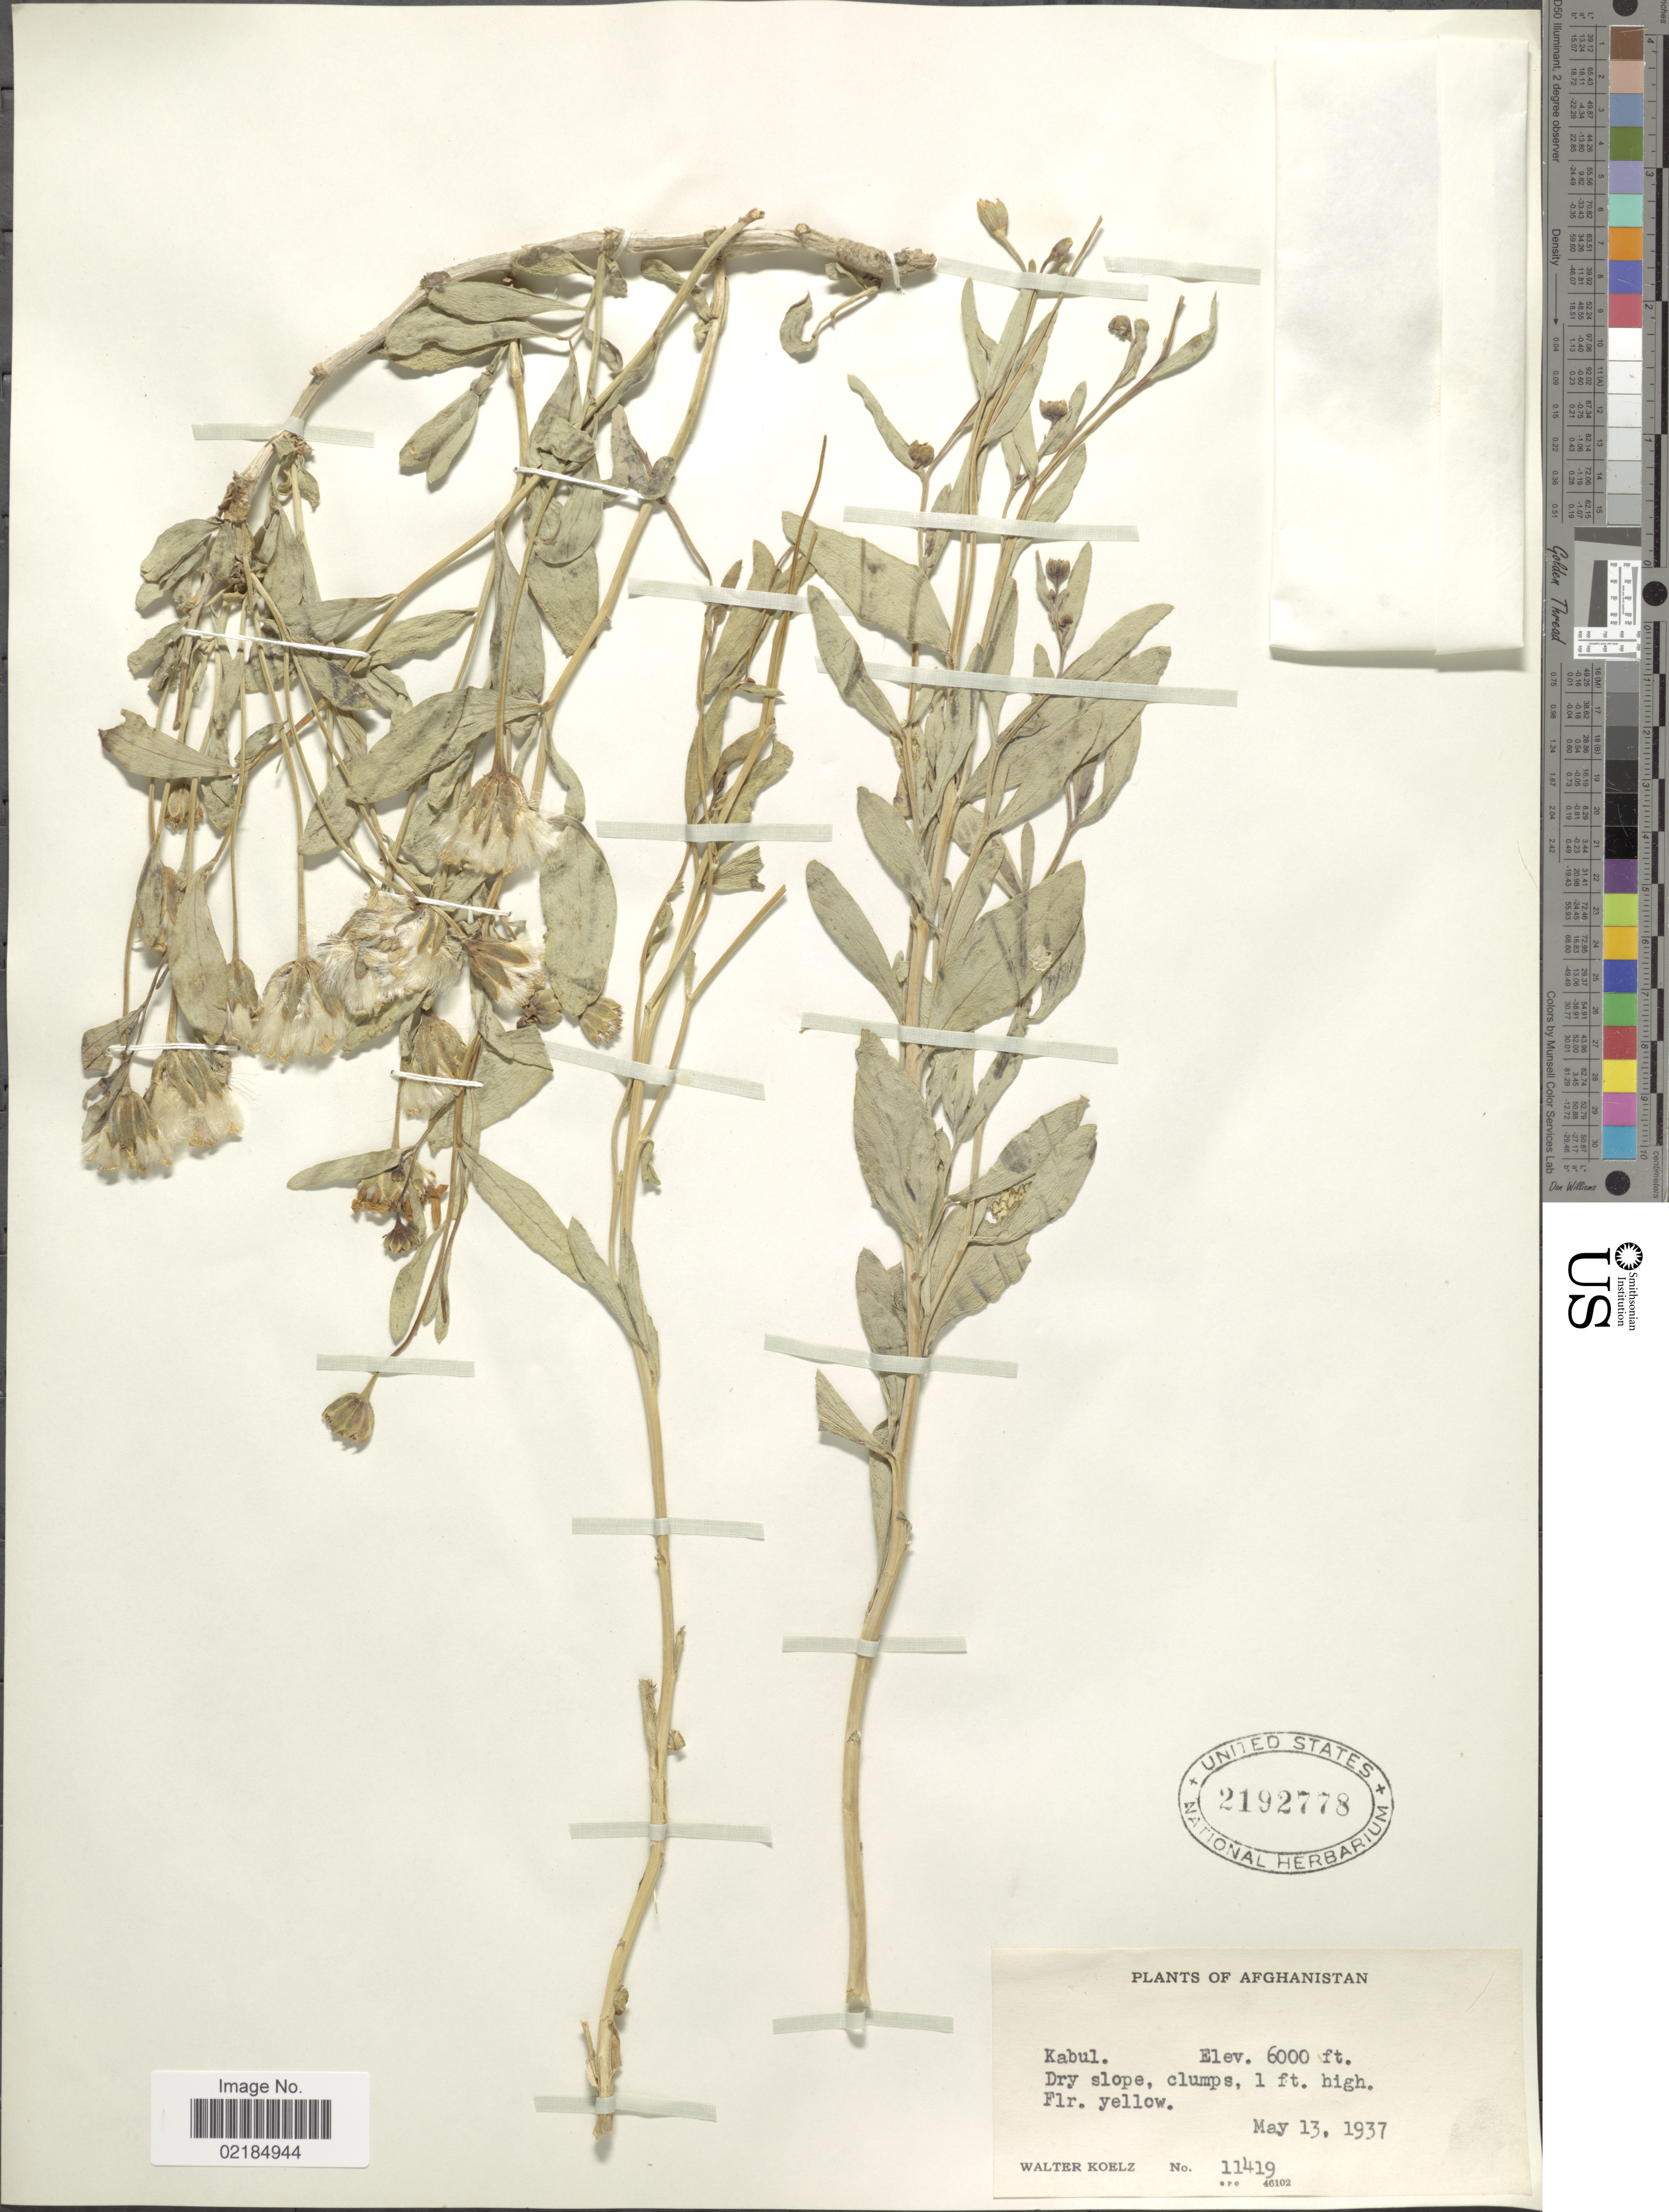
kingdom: Plantae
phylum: Tracheophyta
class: Magnoliopsida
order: Asterales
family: Asteraceae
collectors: W. N. Koelz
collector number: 11419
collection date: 1937-05-13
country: Afghanistan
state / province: Kabul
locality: Kabul. Dry slope, clumps.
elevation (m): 1829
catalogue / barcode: US 2192778